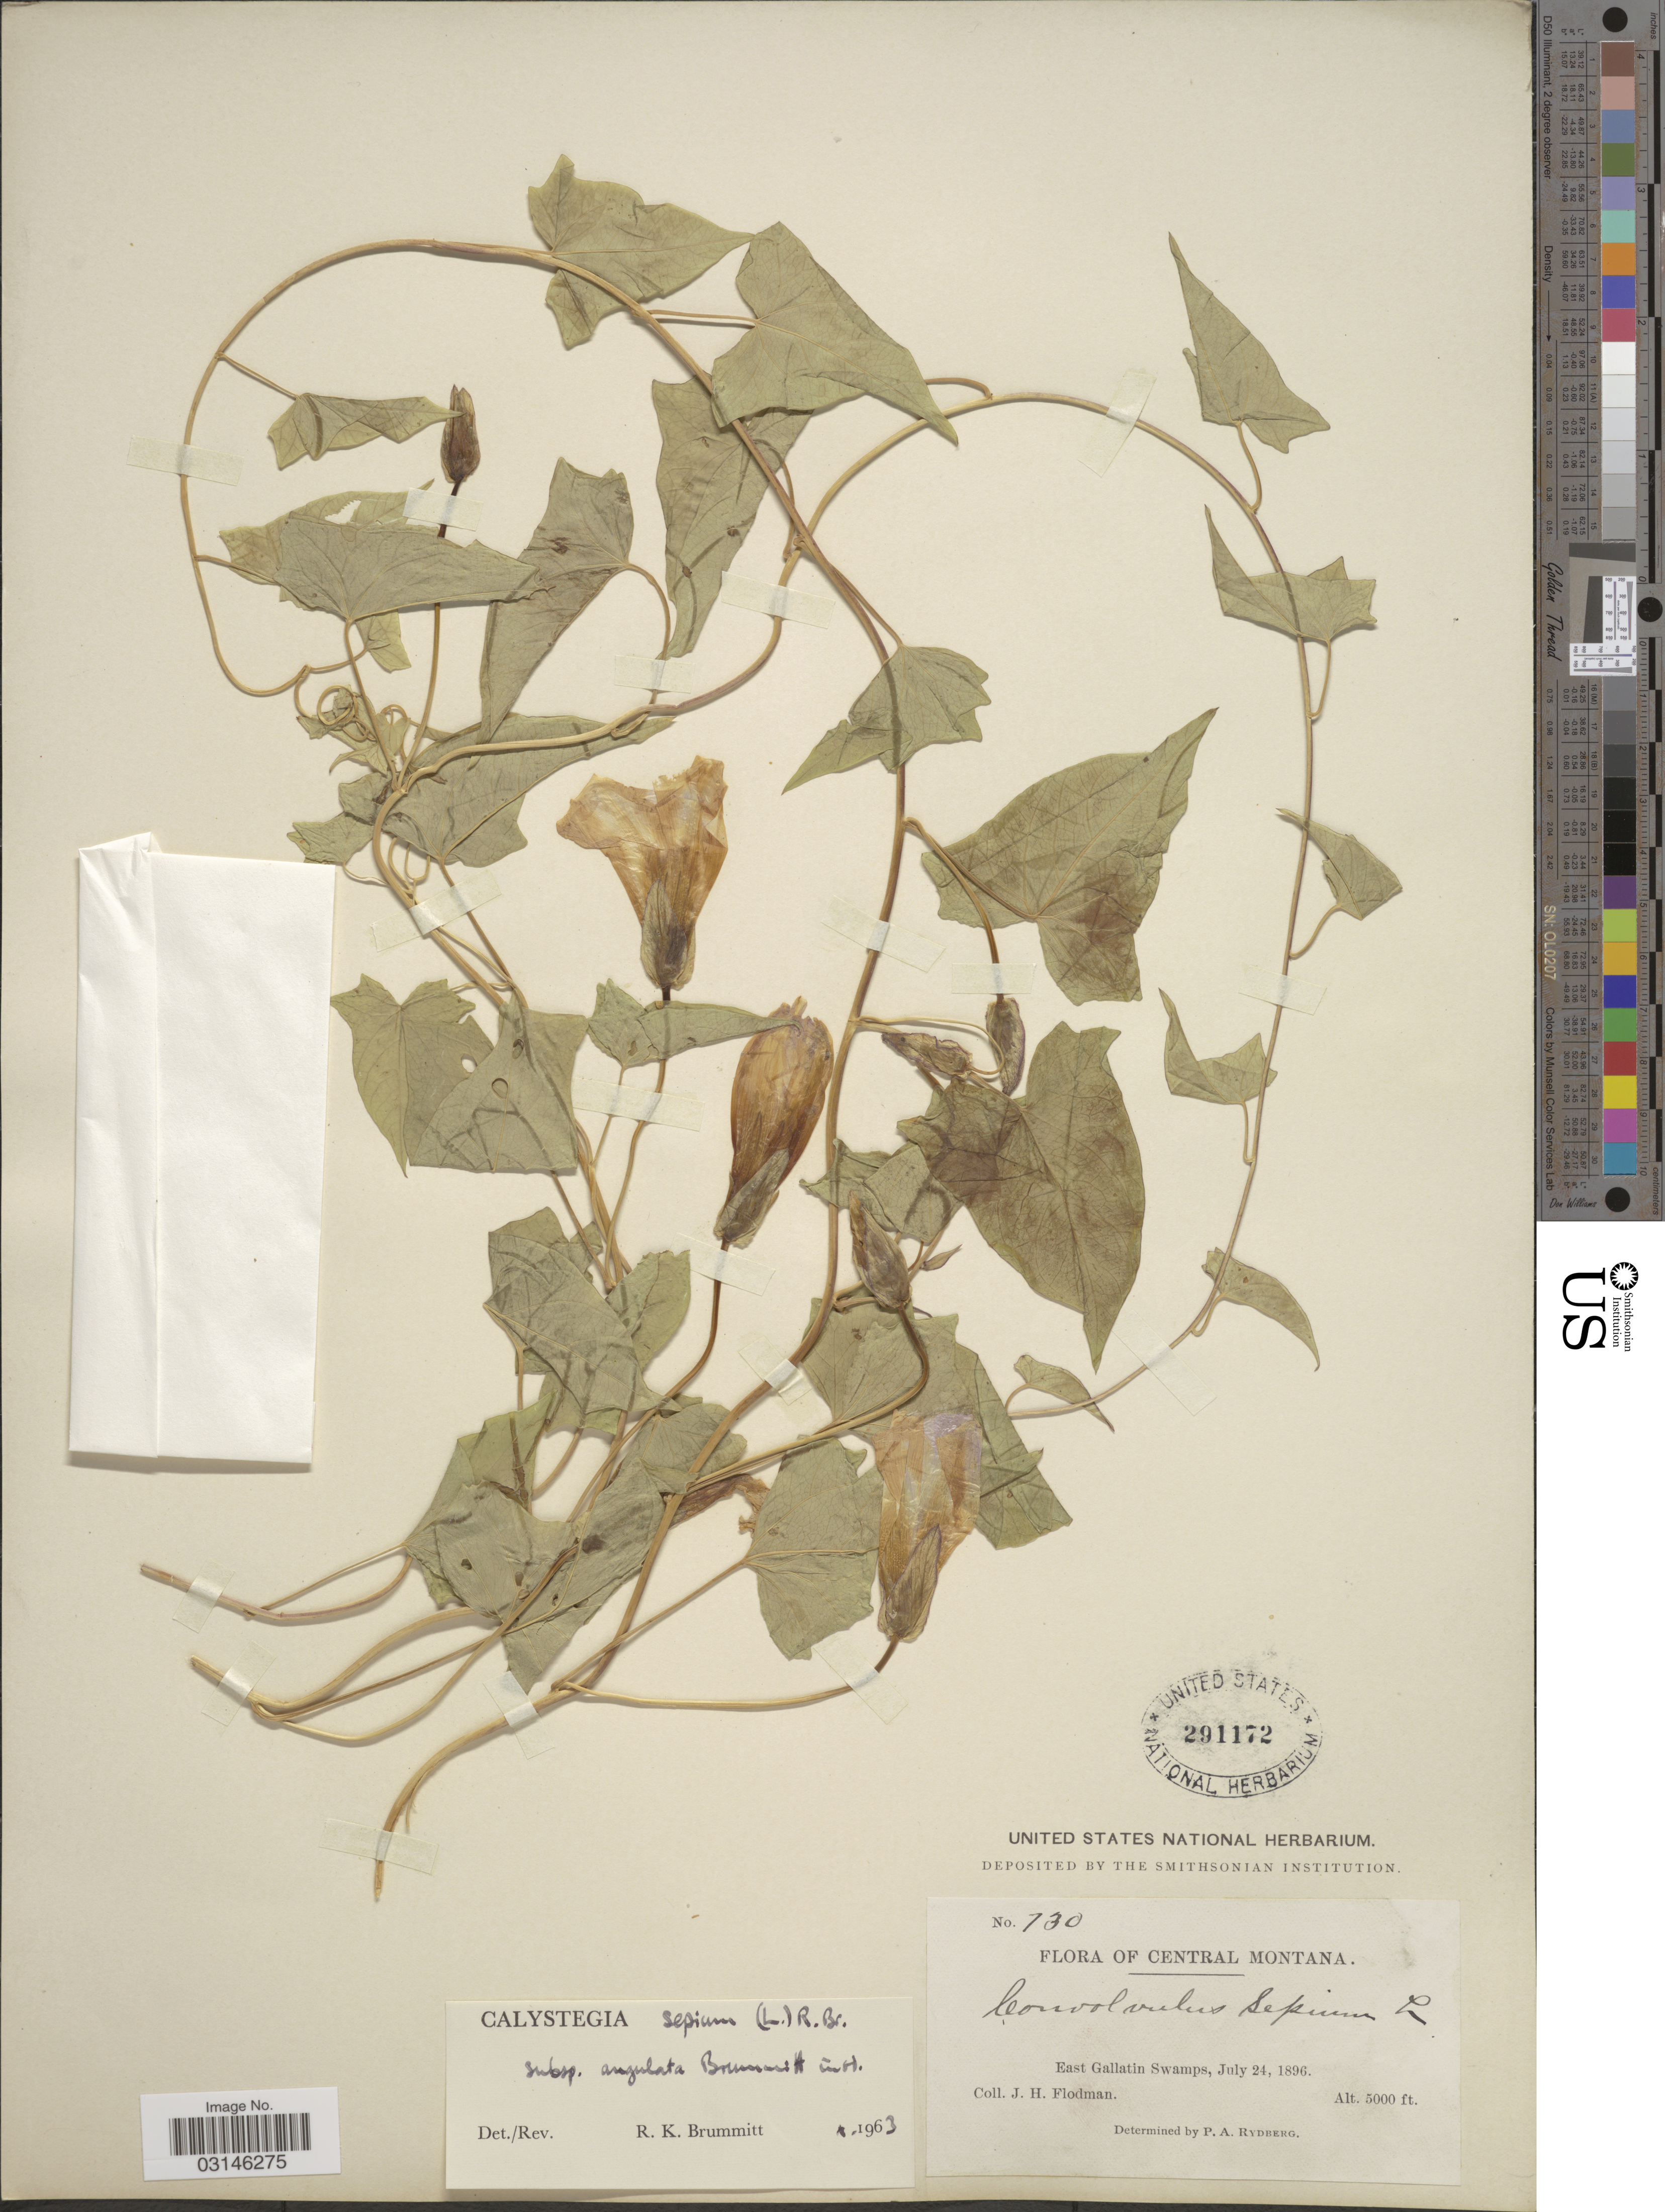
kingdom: Plantae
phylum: Tracheophyta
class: Magnoliopsida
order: Solanales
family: Convolvulaceae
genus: Calystegia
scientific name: Calystegia sepium subsp. angulata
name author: Brummitt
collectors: J. Flodman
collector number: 730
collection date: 1896-07-24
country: United States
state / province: Montana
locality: Central Montana. East Gallatin Swamps.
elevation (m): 1524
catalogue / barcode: US 291172